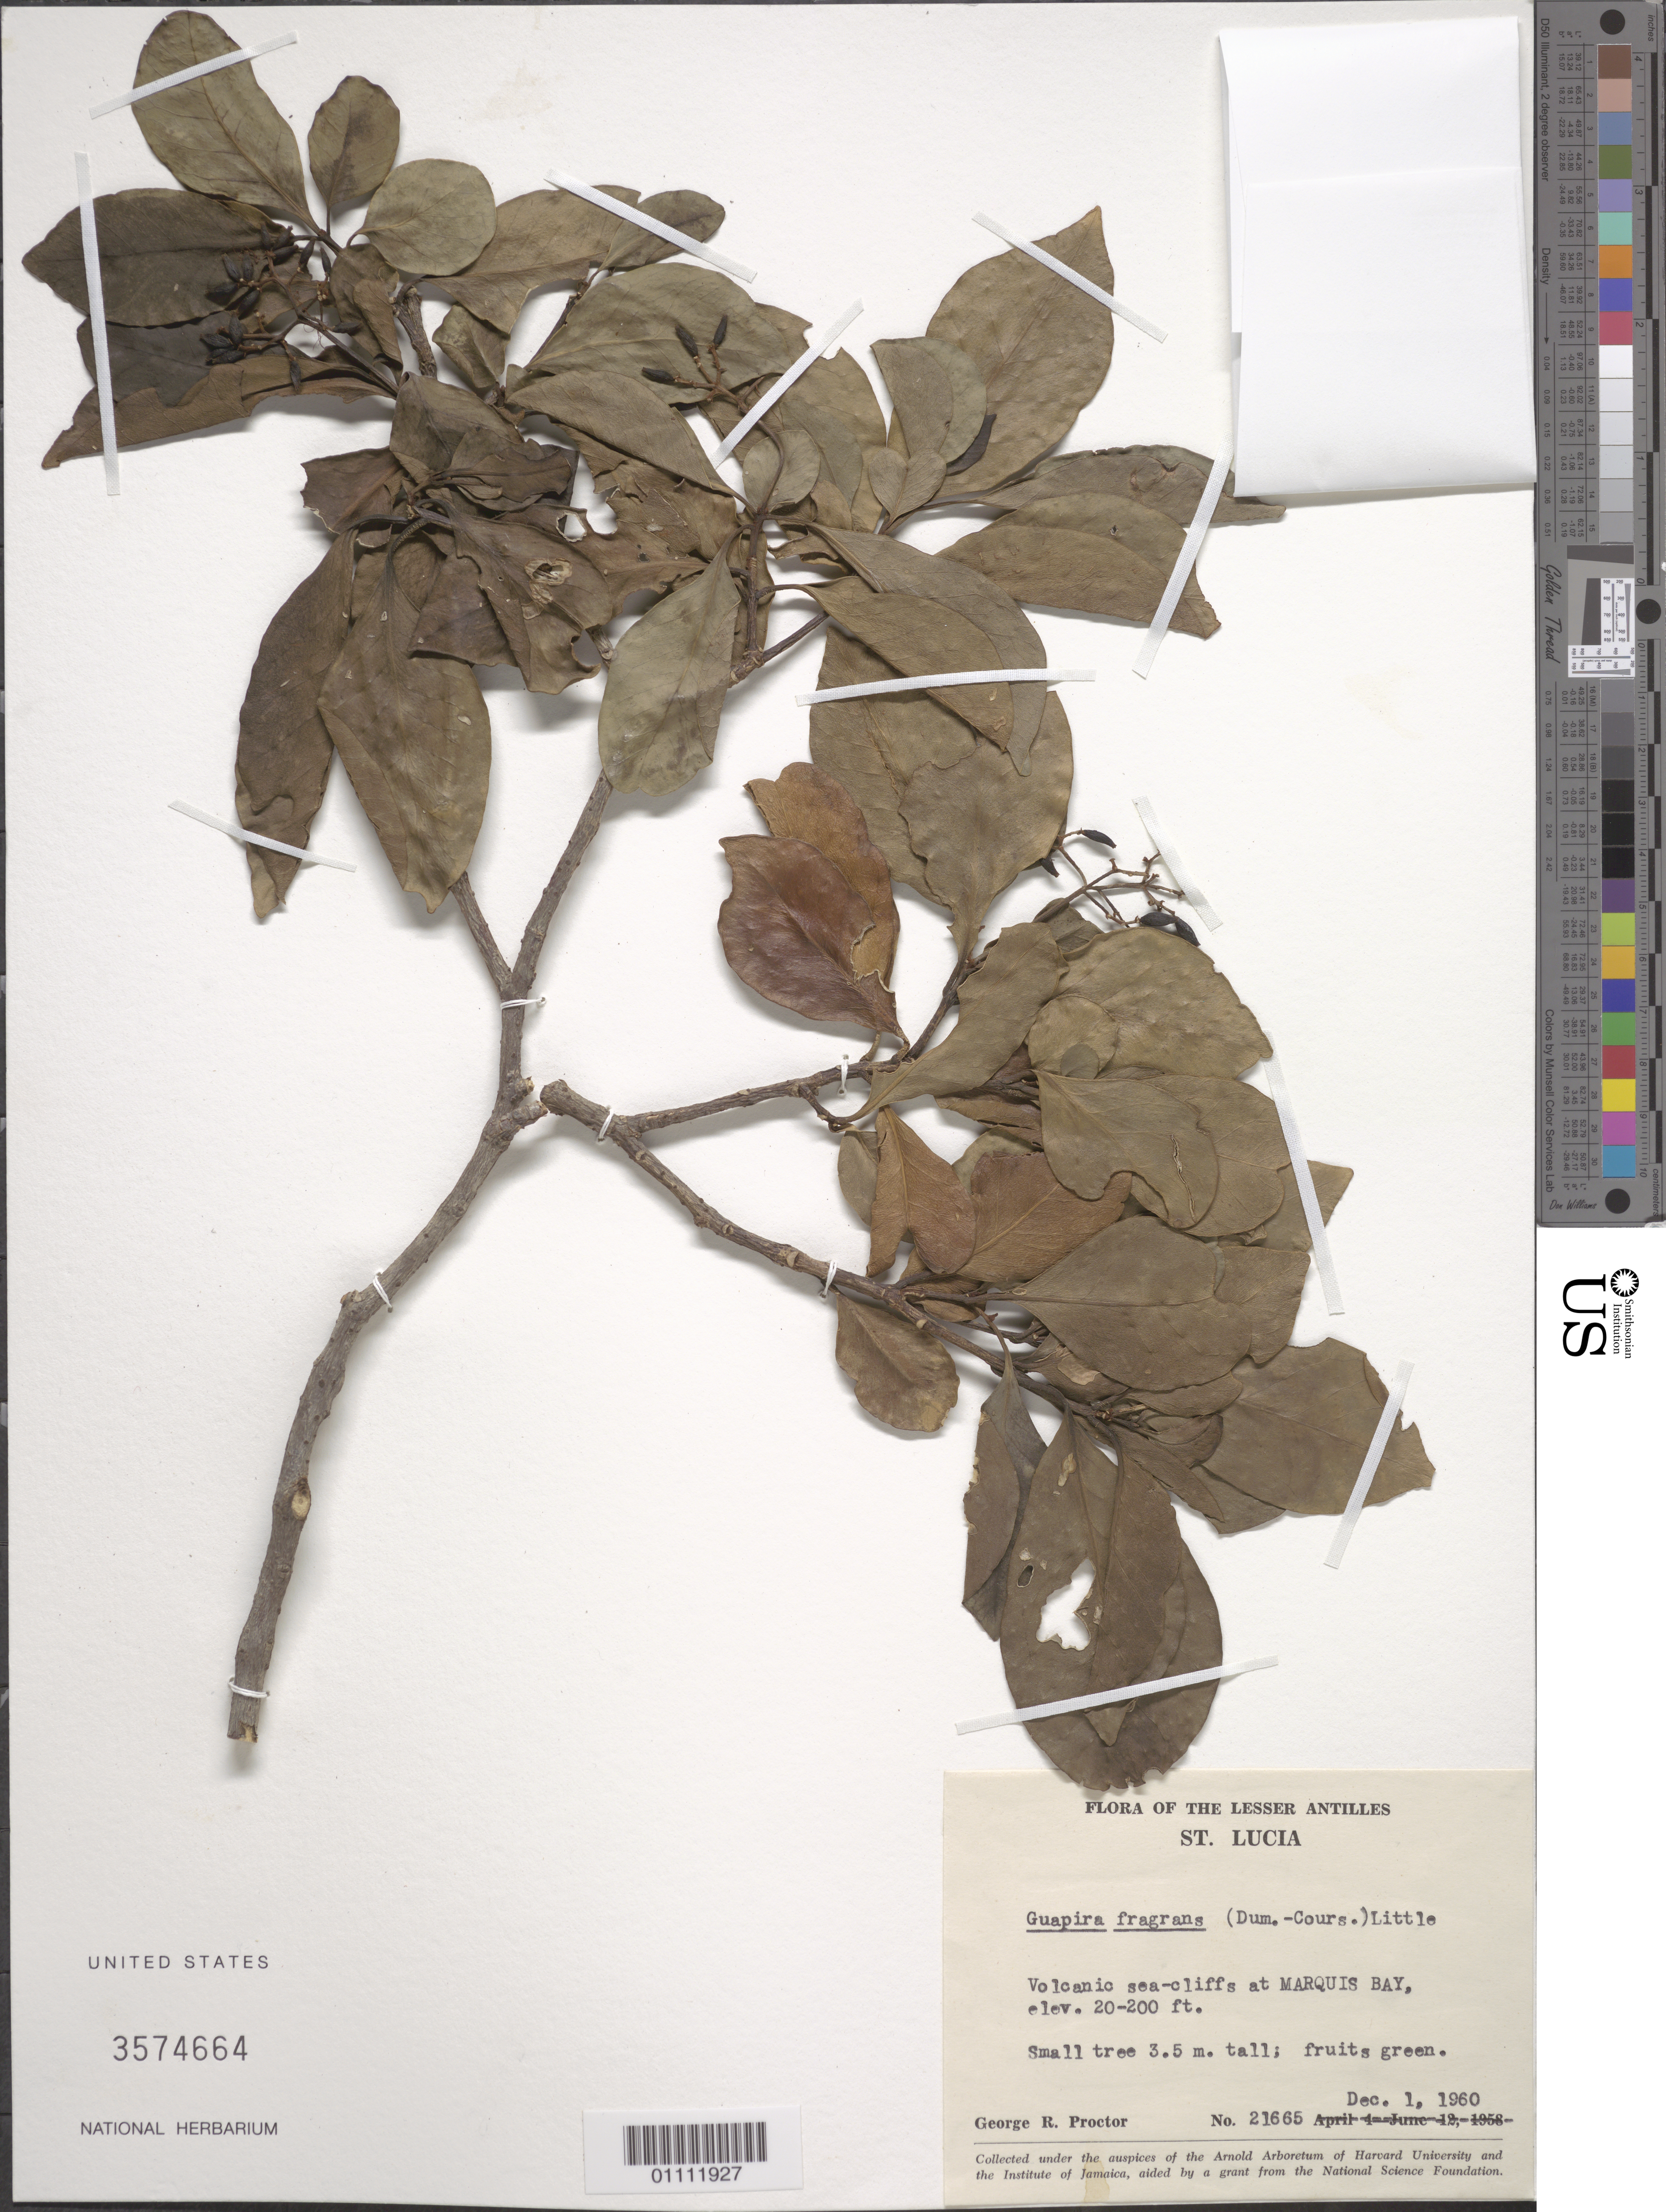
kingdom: Plantae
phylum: Tracheophyta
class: Magnoliopsida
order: Caryophyllales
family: Nyctaginaceae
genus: Guapira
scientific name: Guapira fragrans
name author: (Dum. Cours.) Little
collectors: G. R. Proctor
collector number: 21665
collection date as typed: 01 Dec 1960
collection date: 1960-12-01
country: St. Lucia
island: St. Lucia I.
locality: Marquis Bay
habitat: Volcanic sea-cliffs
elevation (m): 6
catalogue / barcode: US 3574664